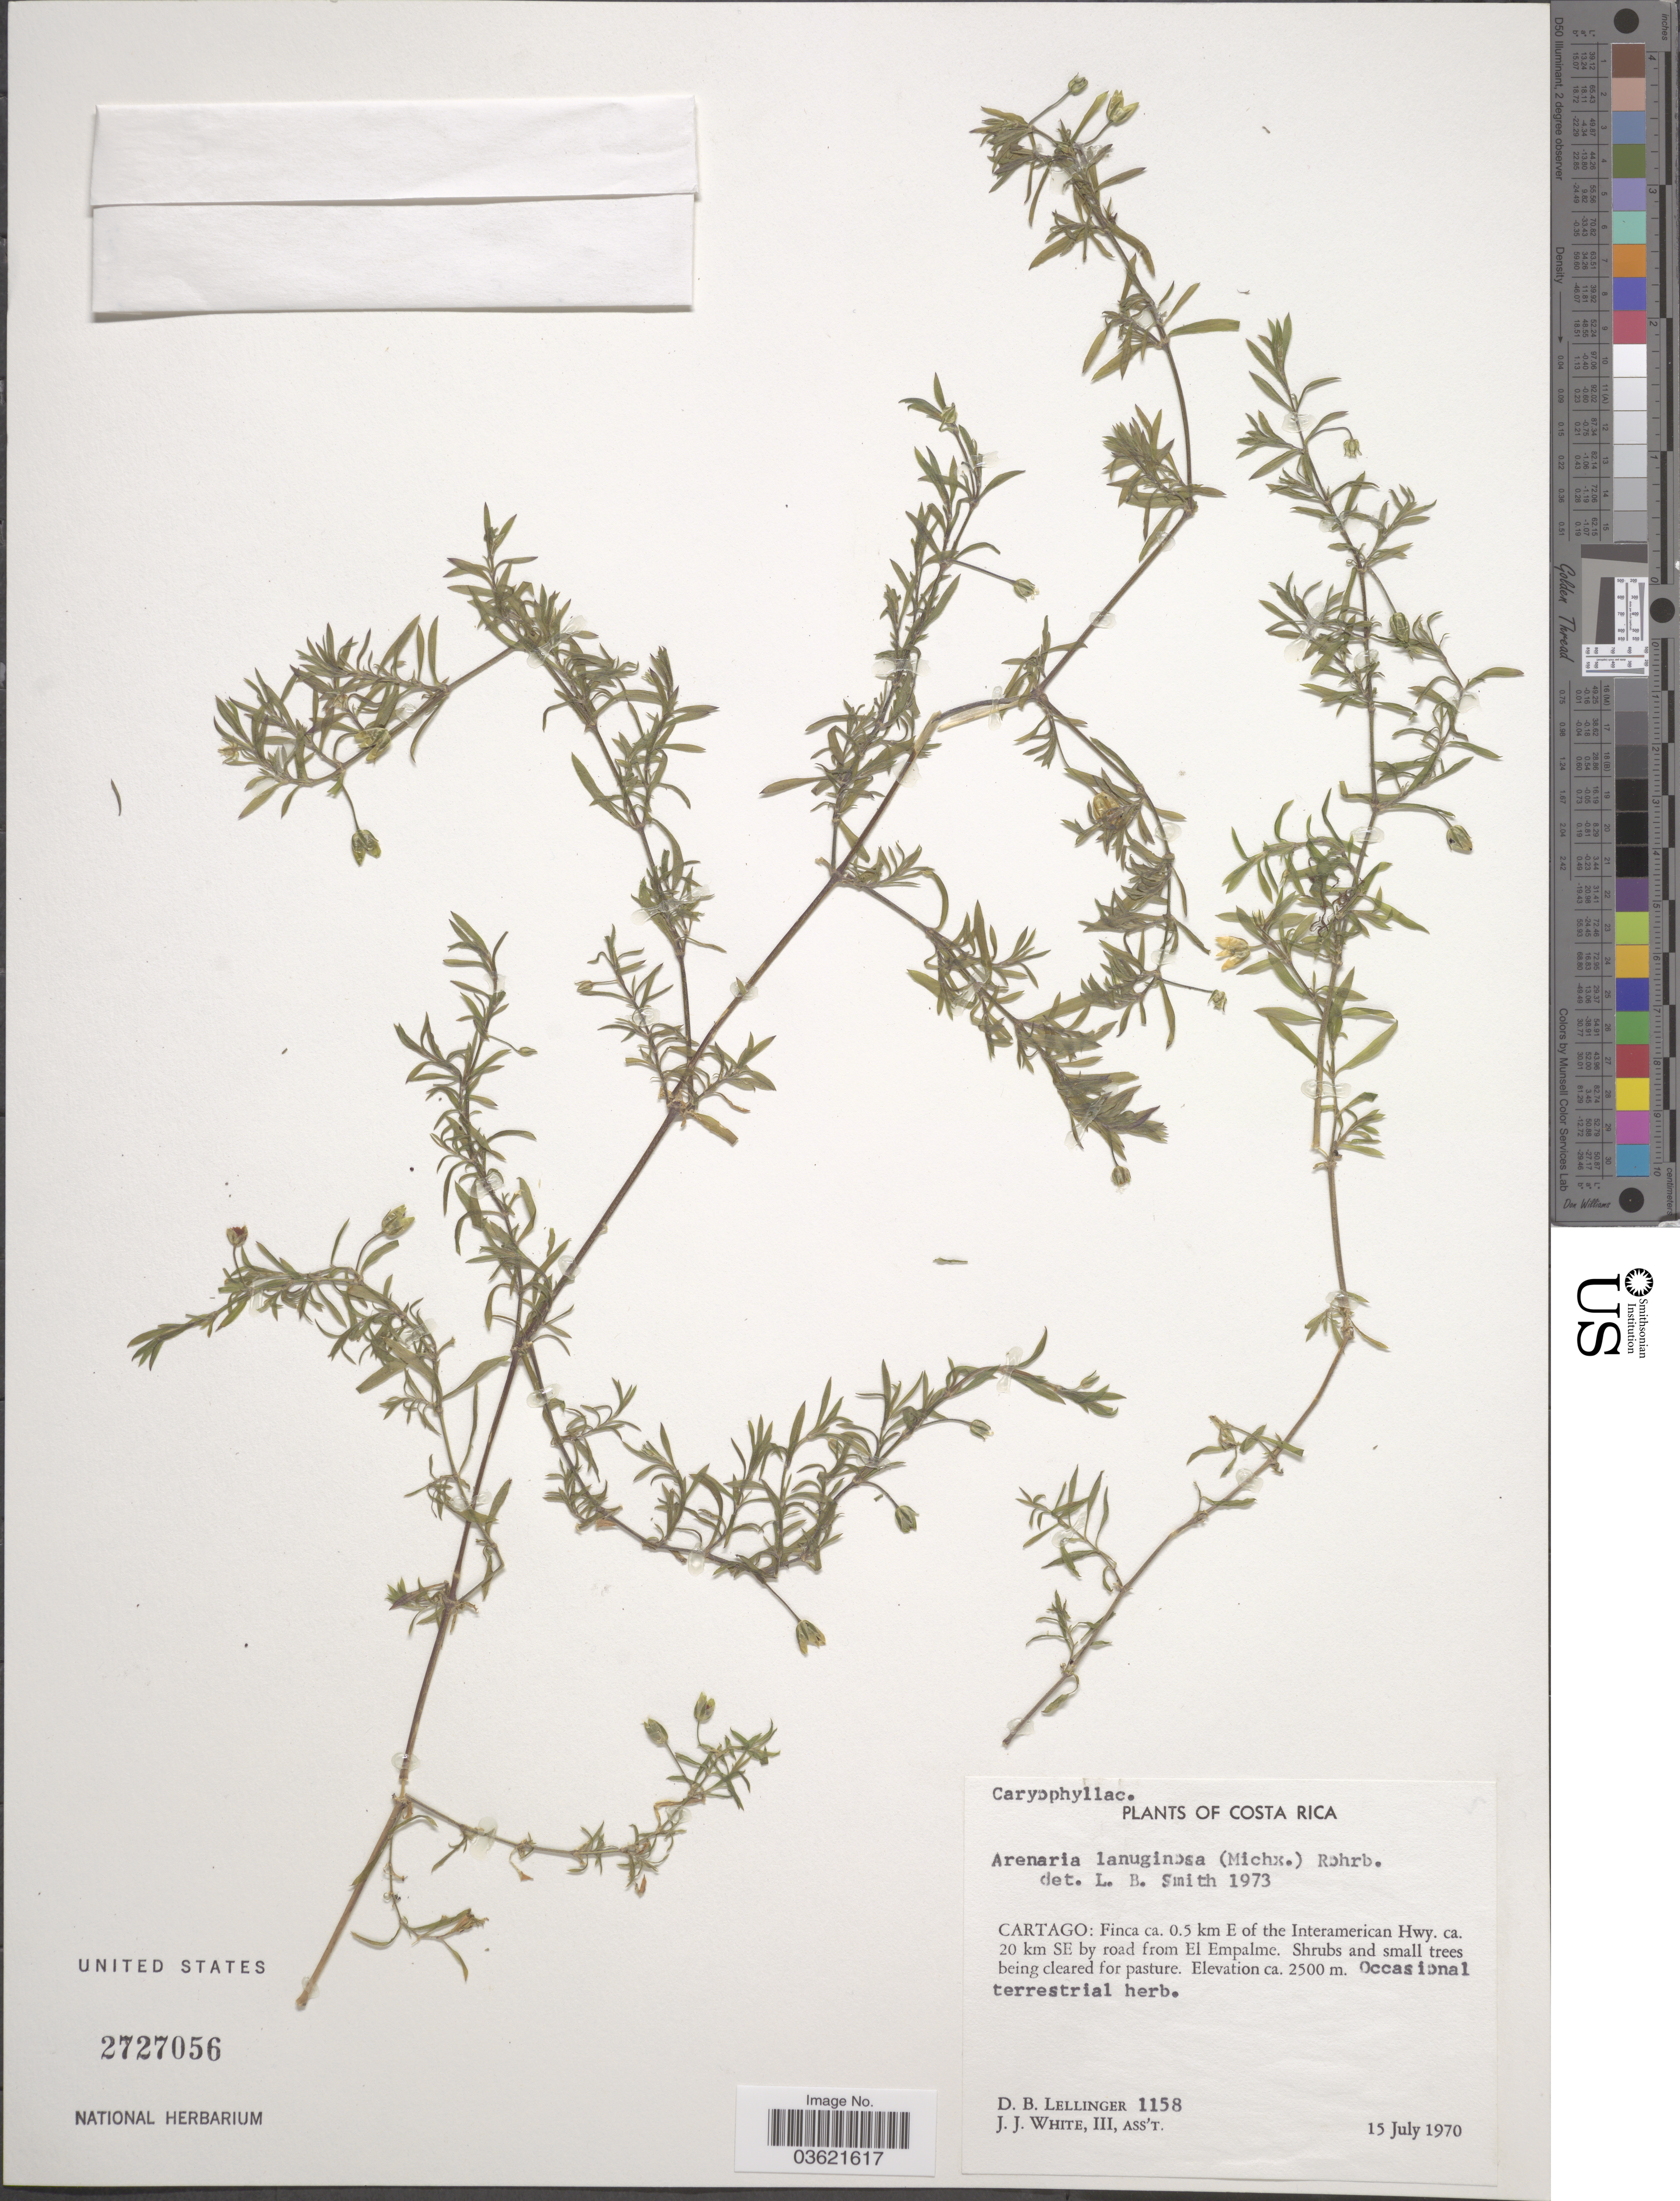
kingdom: Plantae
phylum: Tracheophyta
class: Magnoliopsida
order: Caryophyllales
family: Caryophyllaceae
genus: Arenaria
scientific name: Arenaria lanuginosa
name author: (Michx.) Rohrb.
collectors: D. B. Lellinger & J. J. White III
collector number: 1158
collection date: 1970-07-15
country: Costa Rica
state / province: Cartago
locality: Finca ca. 0.5 km E of the Interamerican Hwy. ca. 20 km SE by road from El Empalme.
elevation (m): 2500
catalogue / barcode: US 2727056